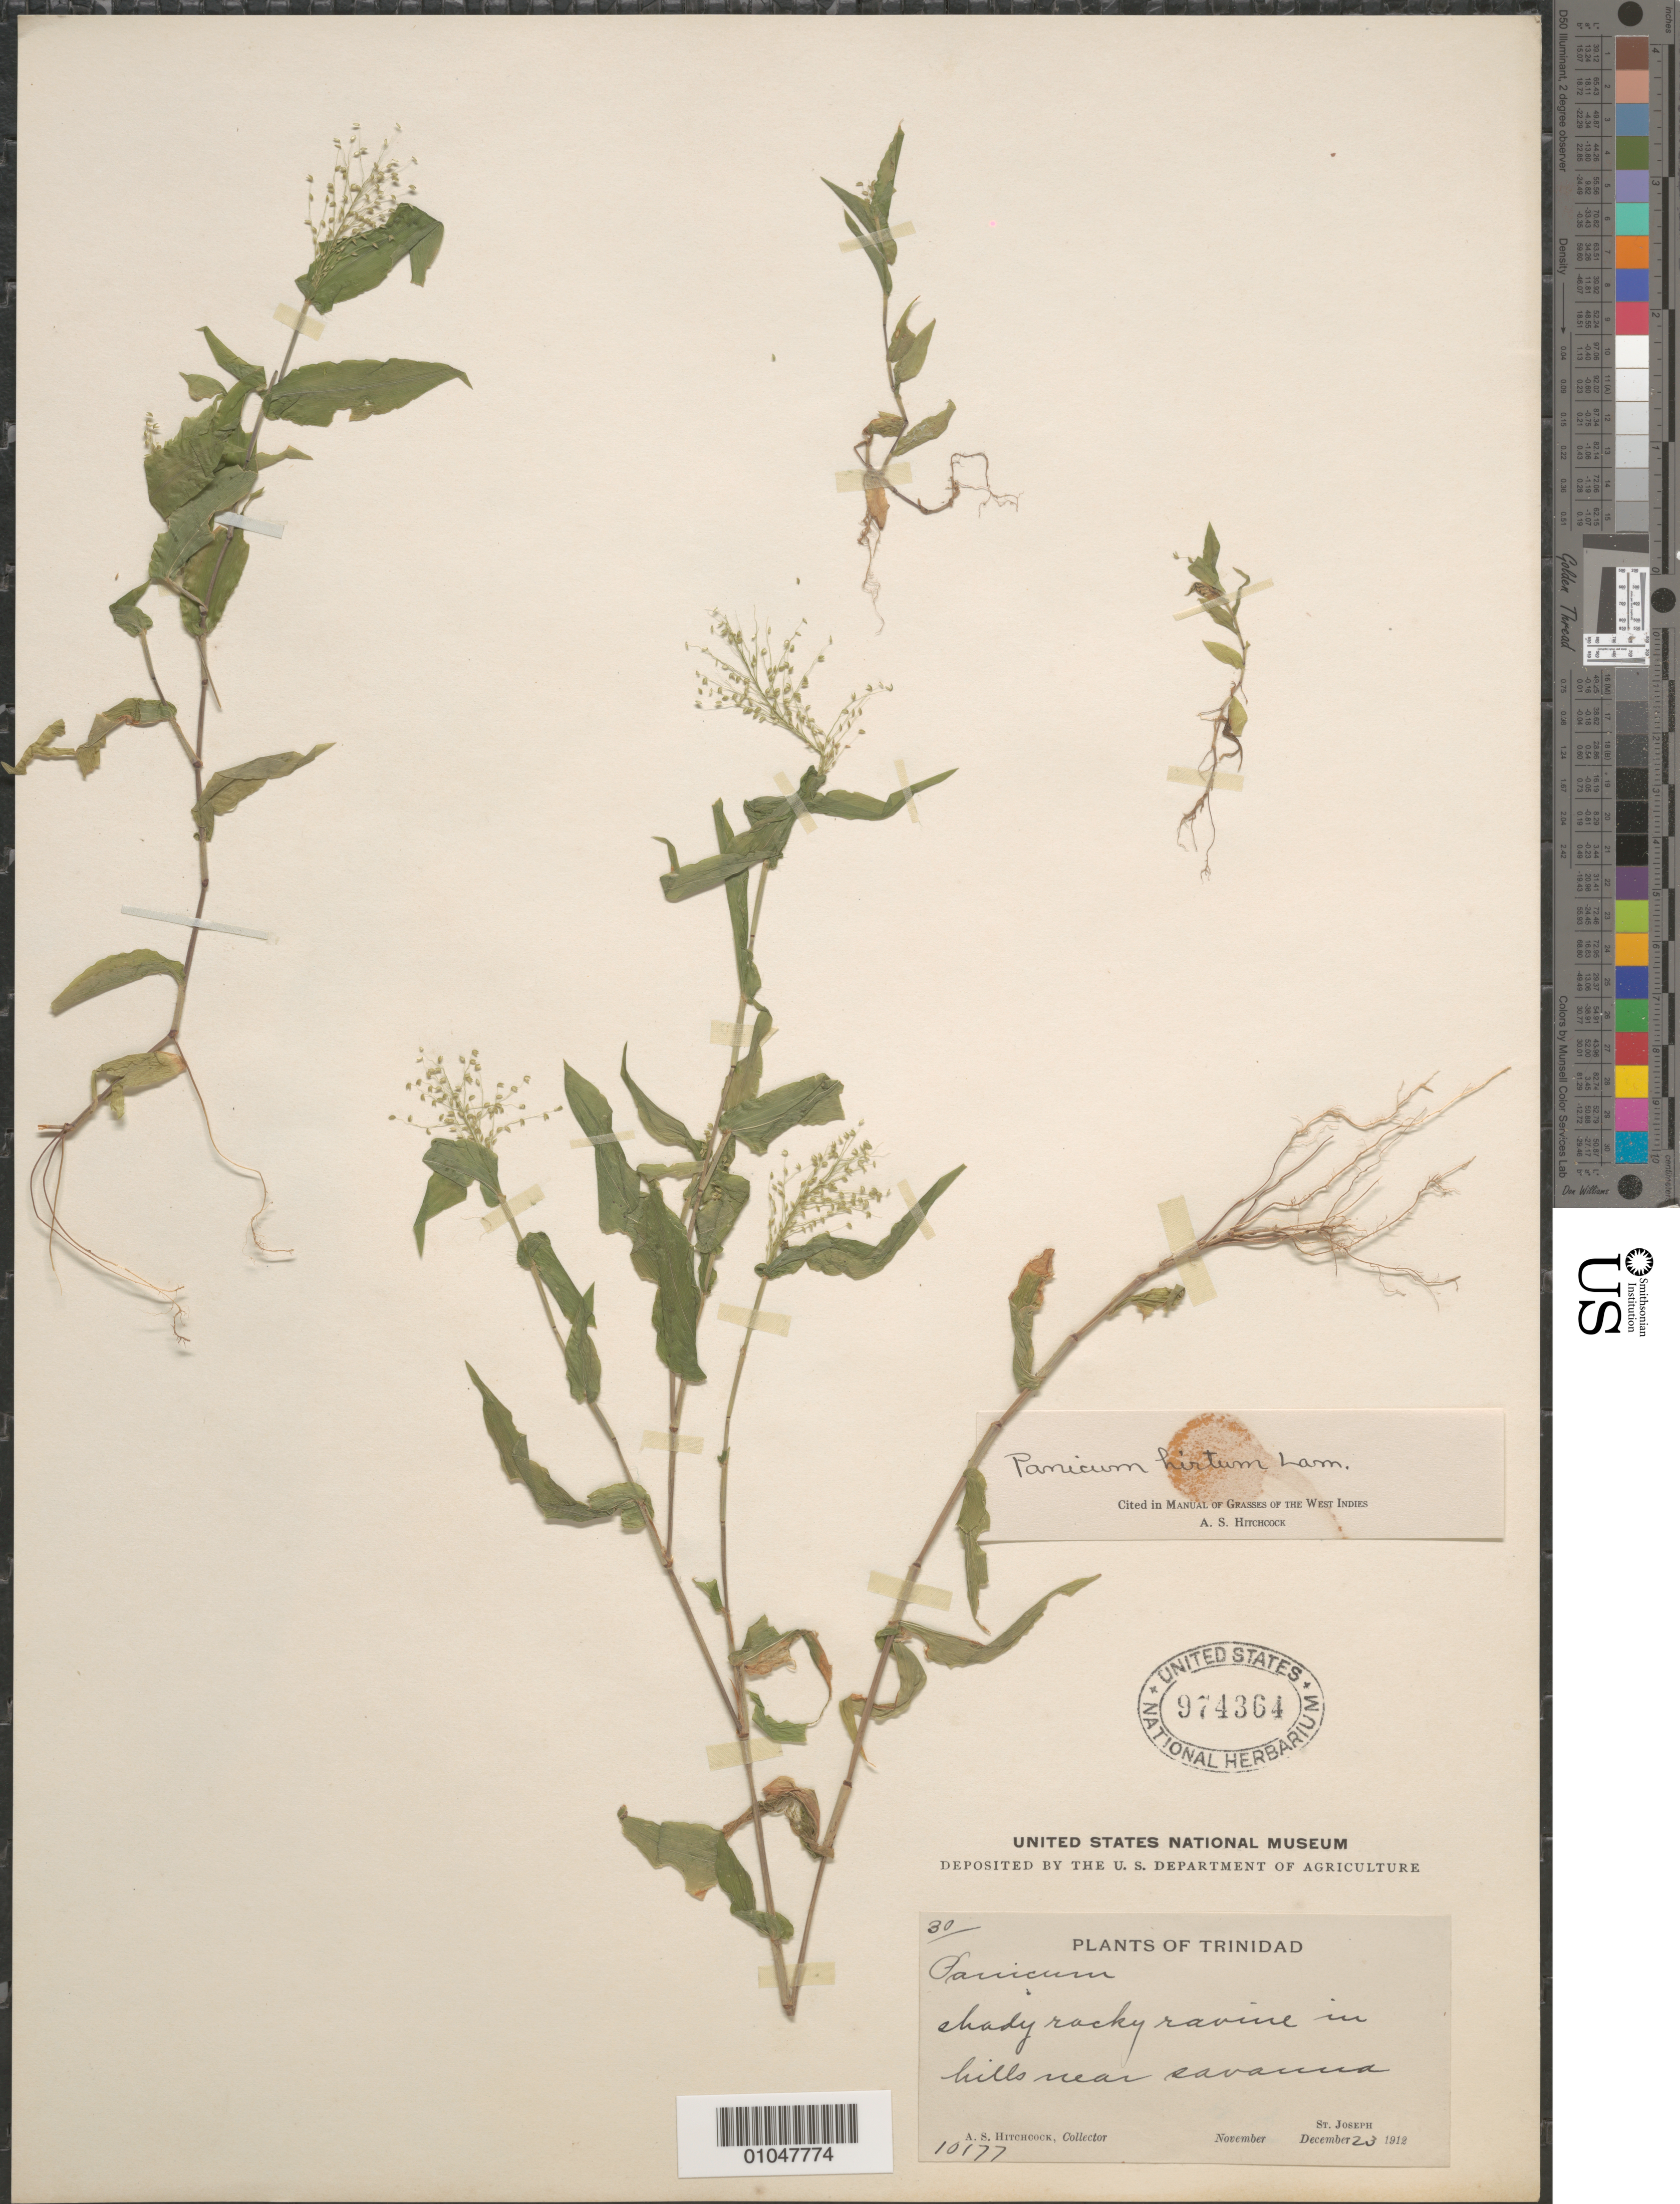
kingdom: Plantae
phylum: Tracheophyta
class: Liliopsida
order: Poales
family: Poaceae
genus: Panicum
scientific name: Panicum hirtum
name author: Lam.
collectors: A. S. Hitchcock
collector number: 10177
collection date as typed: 23 Dec 1912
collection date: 1912-12-23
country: Trinidad and Tobago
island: Trinidad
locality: Shady rocky ravine in hills near savanna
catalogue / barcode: US 974364